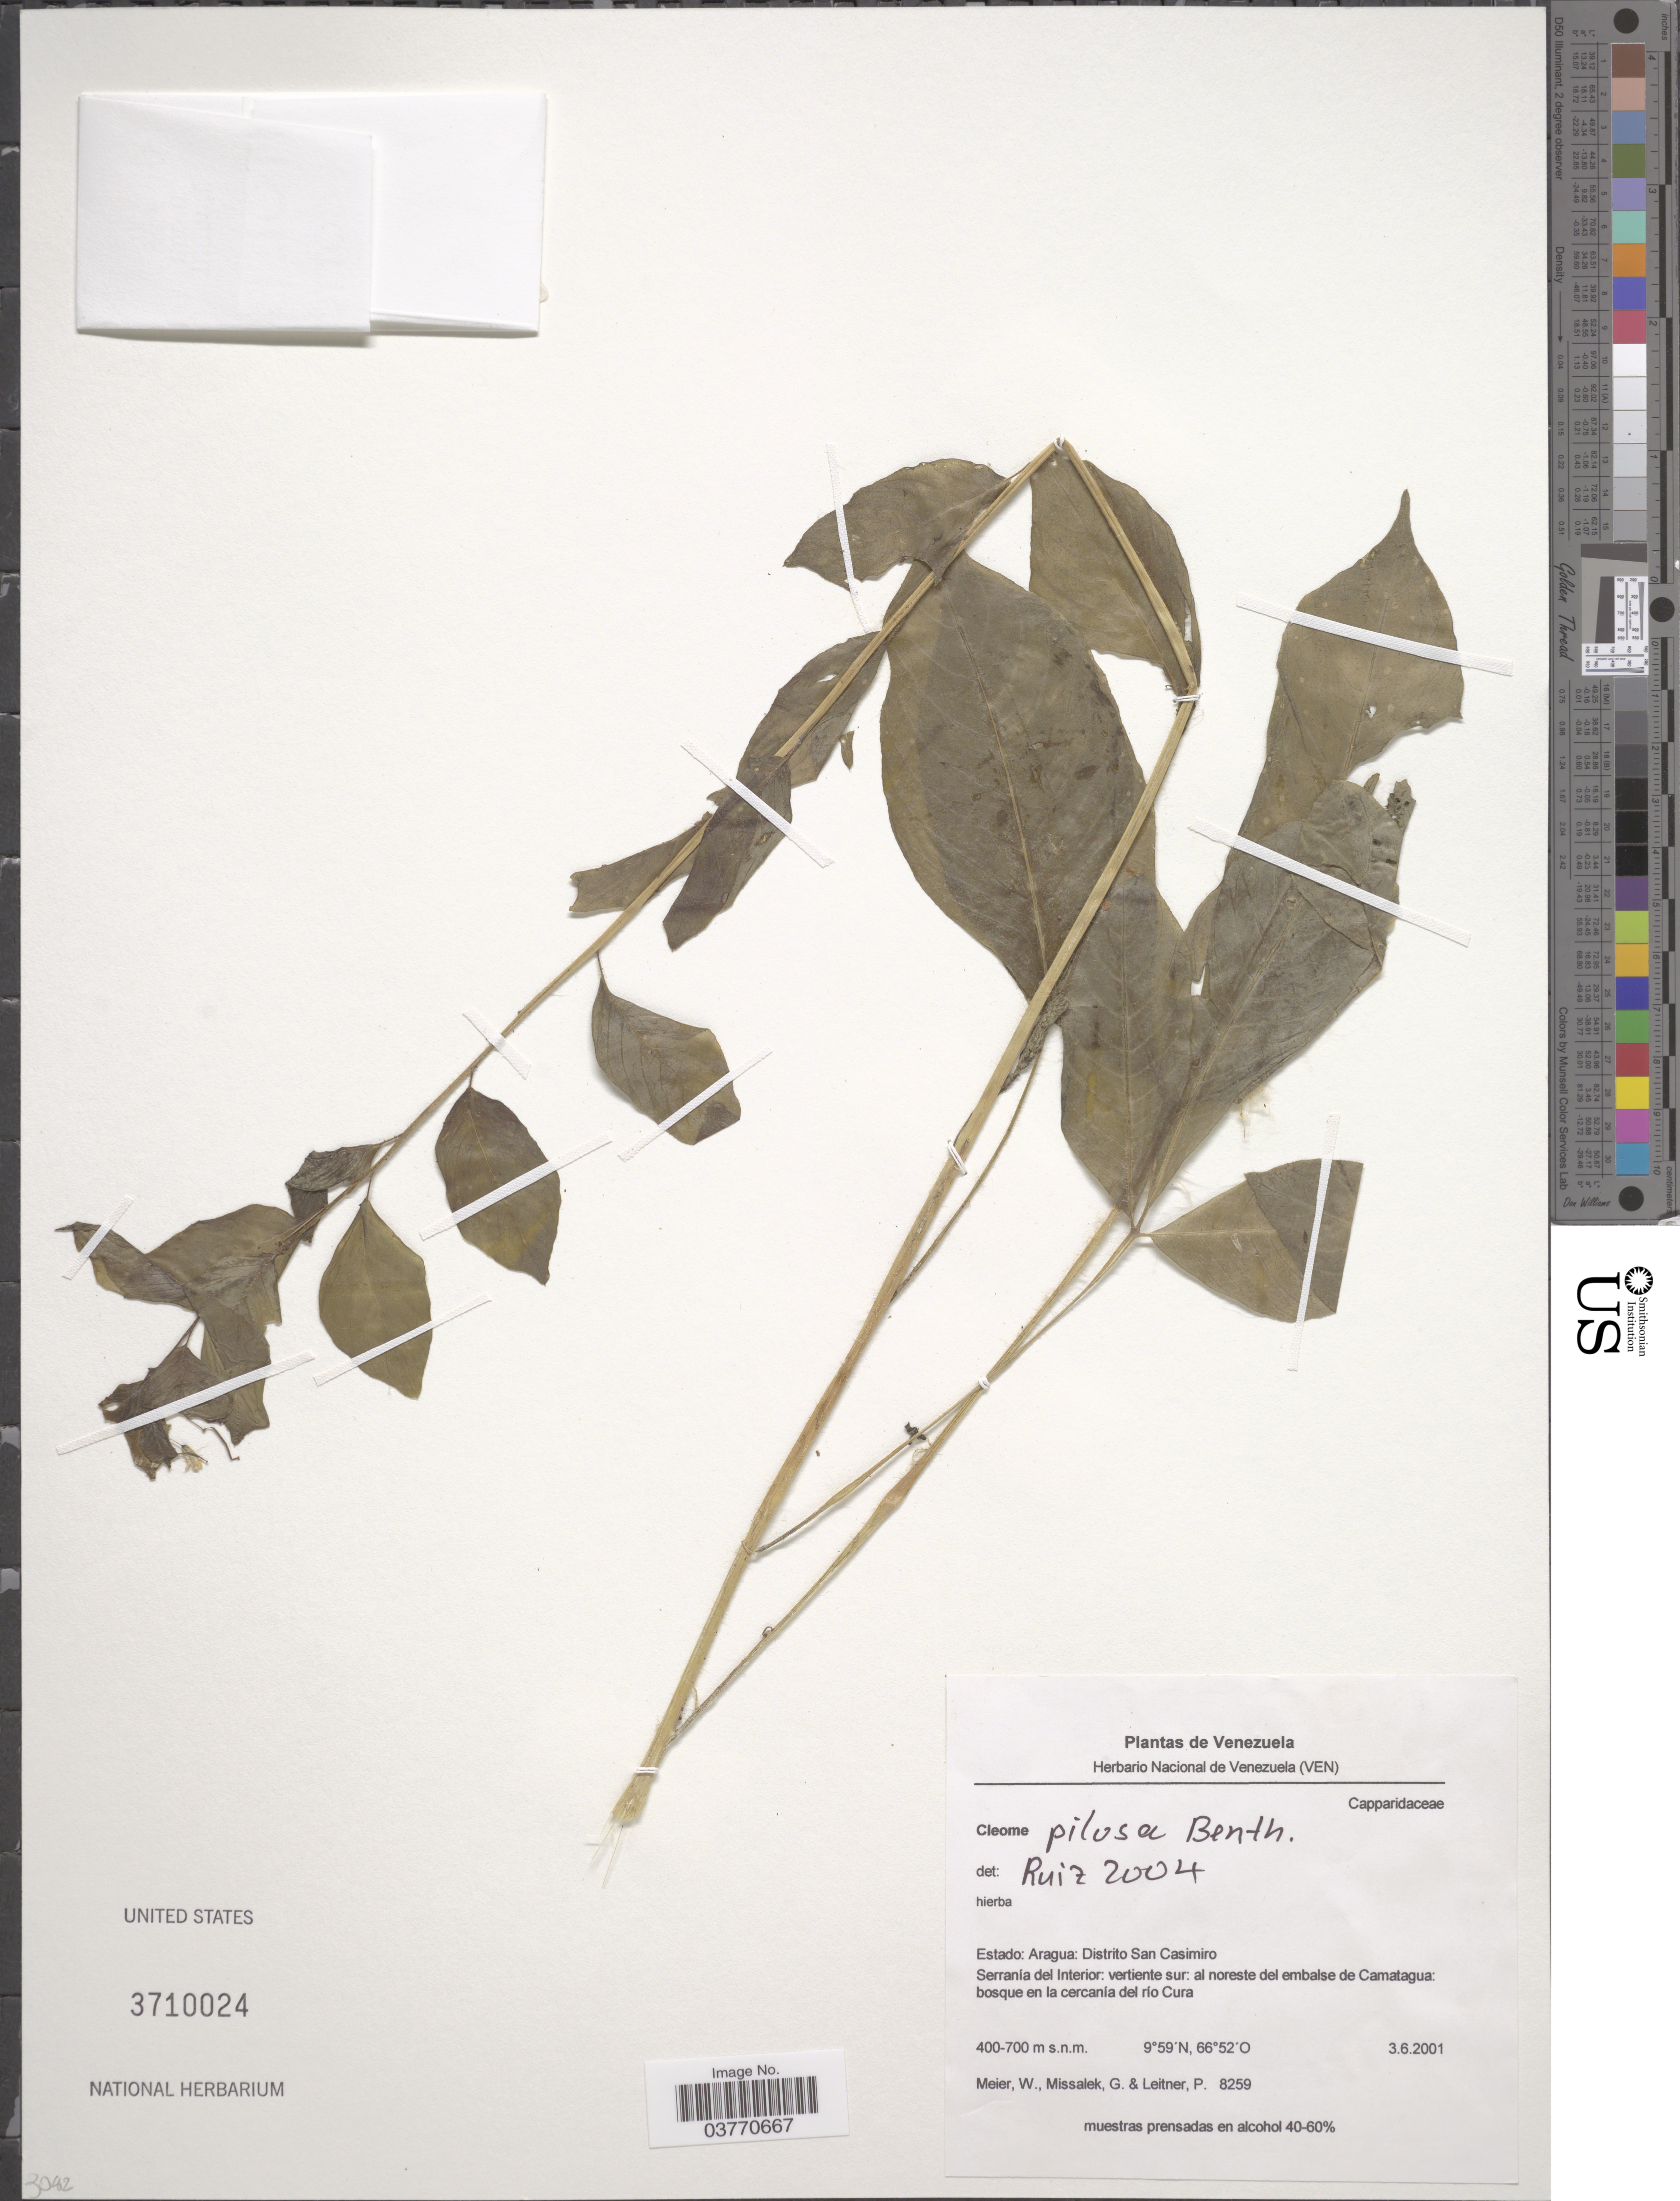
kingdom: Plantae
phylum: Tracheophyta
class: Magnoliopsida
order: Brassicales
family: Cleomaceae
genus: Cochranella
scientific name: Cochranella pilosa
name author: (Benth.) E.M. McGinty & Roalson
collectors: W. Meier, G. Missalek & P. Leitner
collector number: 8259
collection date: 2001-06-03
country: Venezuela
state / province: Aragua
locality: Distrito San Casimiro. Serranía del Interior: vertiente sur: al noreste del embalse de Camatagua: bosque en la cercania del río Cura.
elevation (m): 400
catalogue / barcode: US 3710024